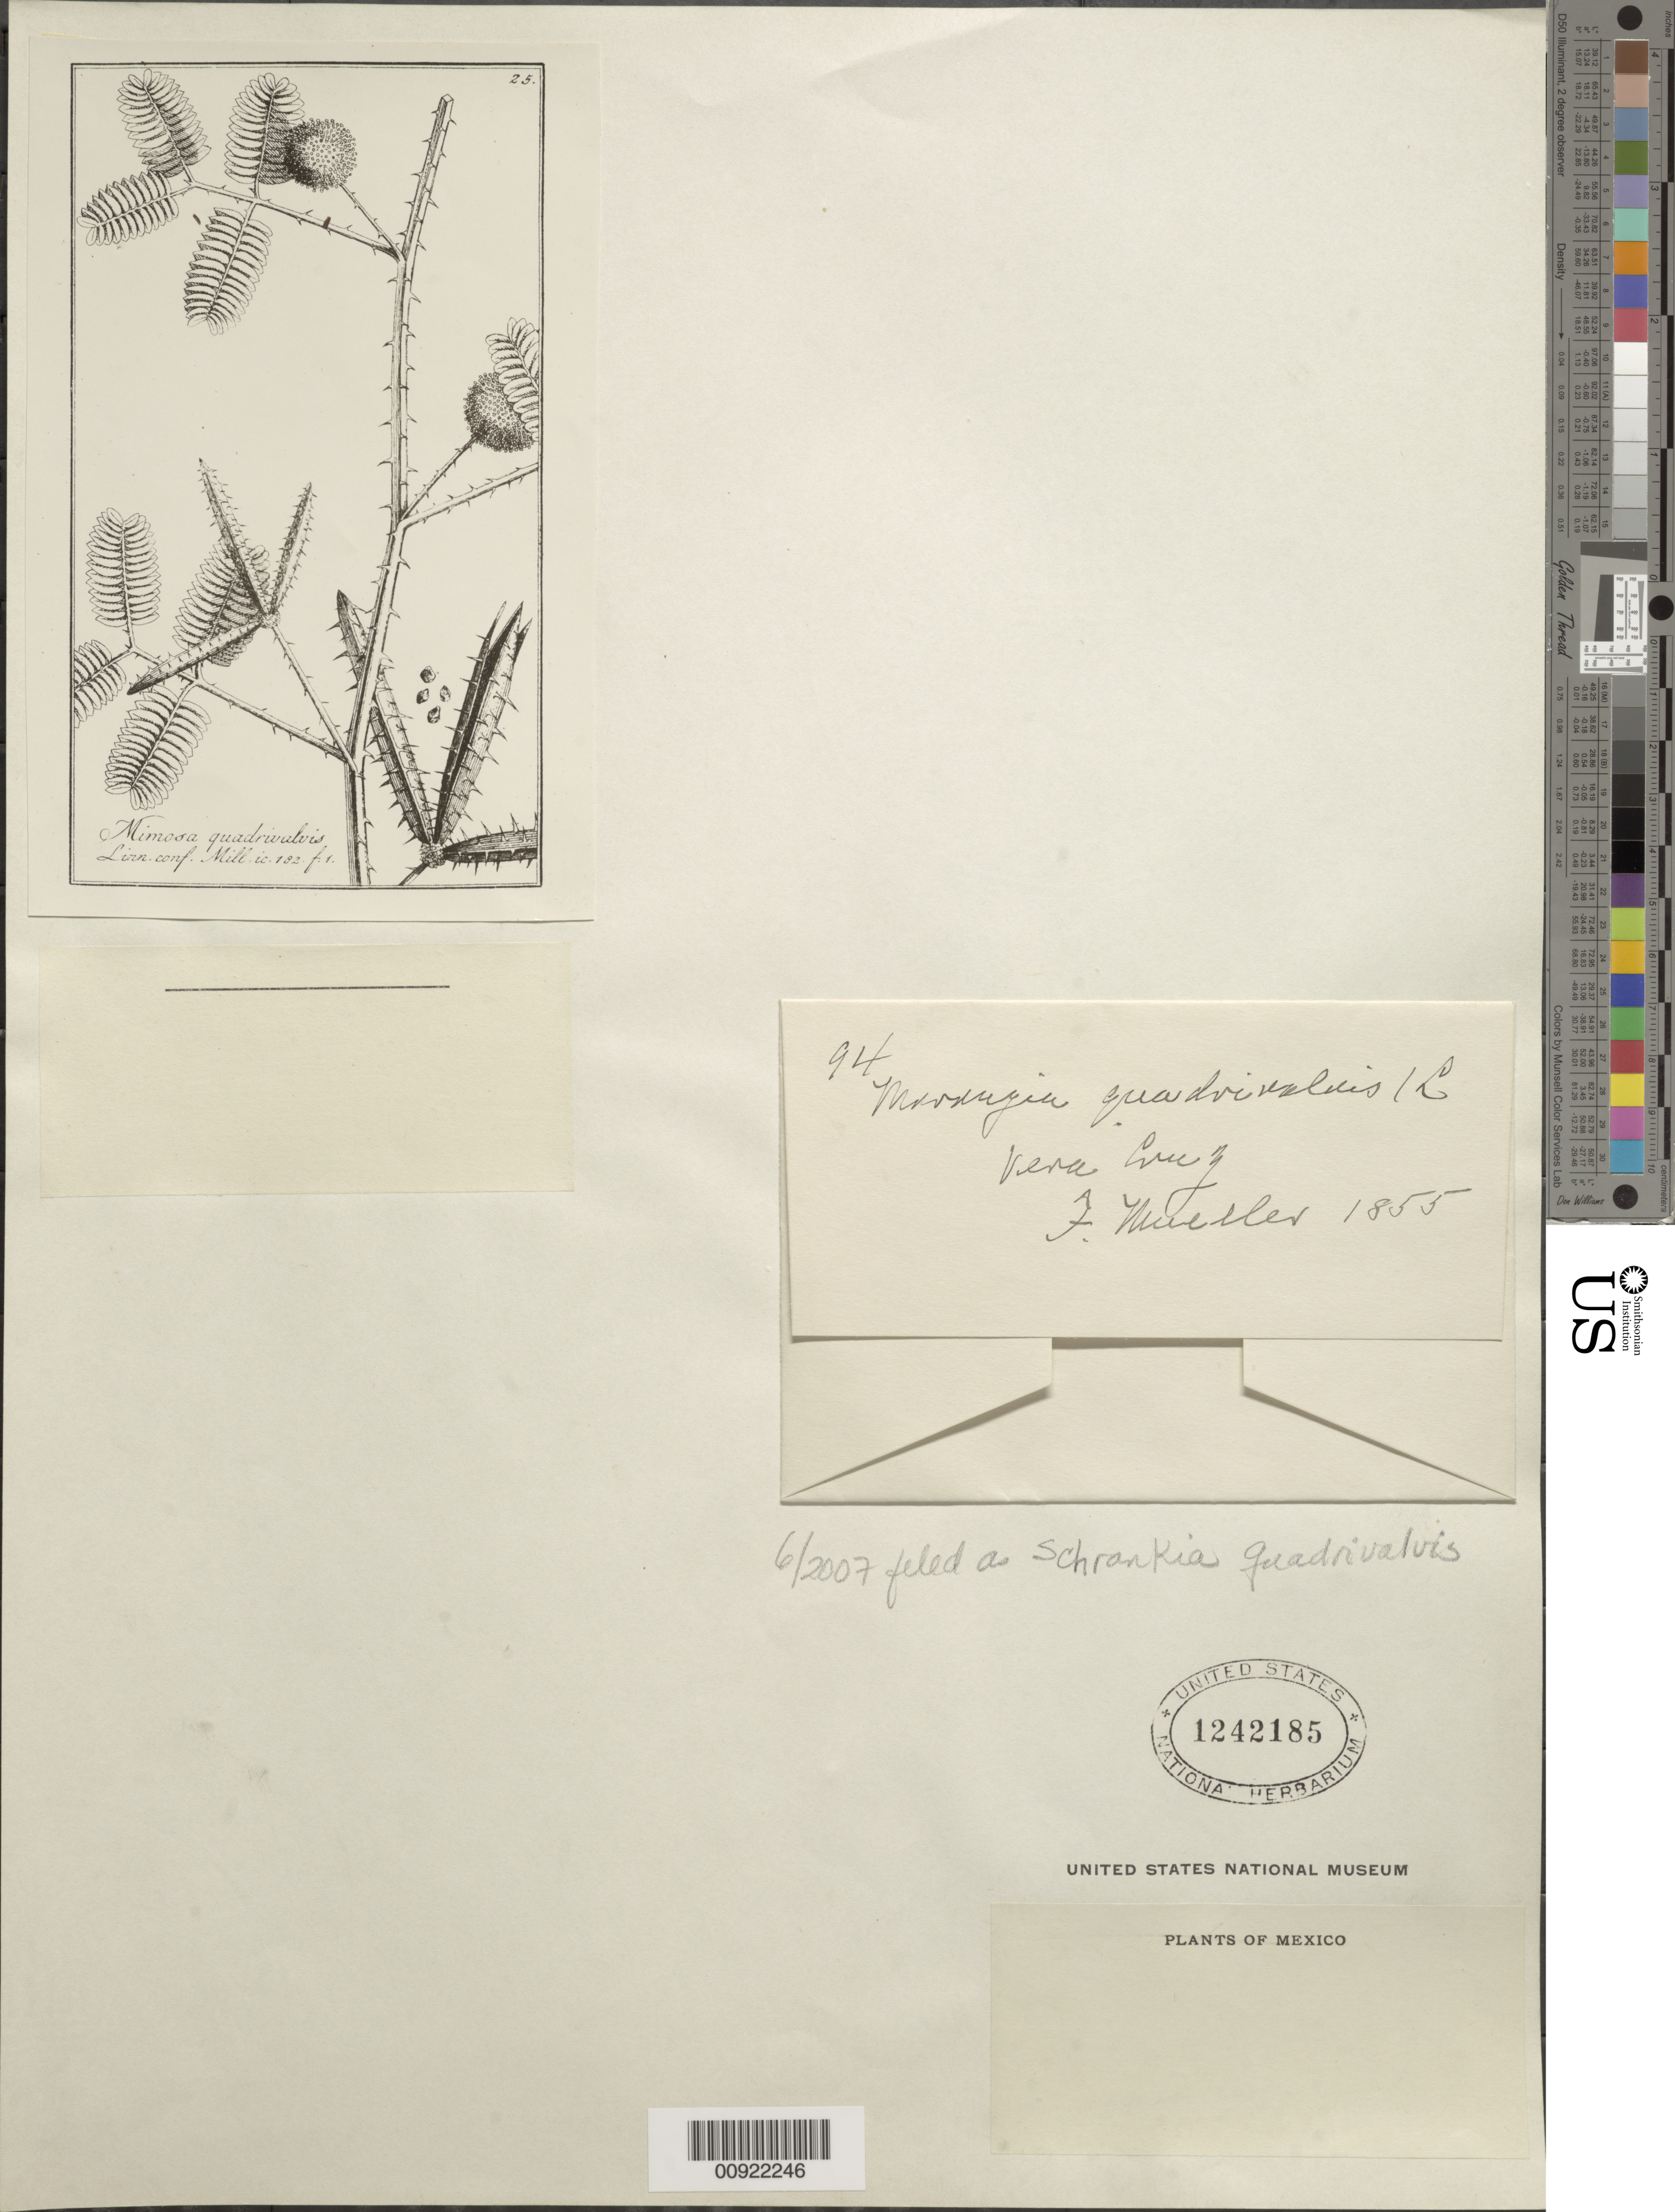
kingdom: Plantae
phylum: Tracheophyta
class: Magnoliopsida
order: Fabales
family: Fabaceae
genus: Mimosa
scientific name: Mimosa quadrivalvis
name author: L.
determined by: Strong, M. T., (US), Smithsonian Institution - National Museum of Natural History (UNITED STATES)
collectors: F. Mueller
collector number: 94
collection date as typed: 1855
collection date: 1855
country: Mexico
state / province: Veracruz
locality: Veracruz.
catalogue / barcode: US 1242185